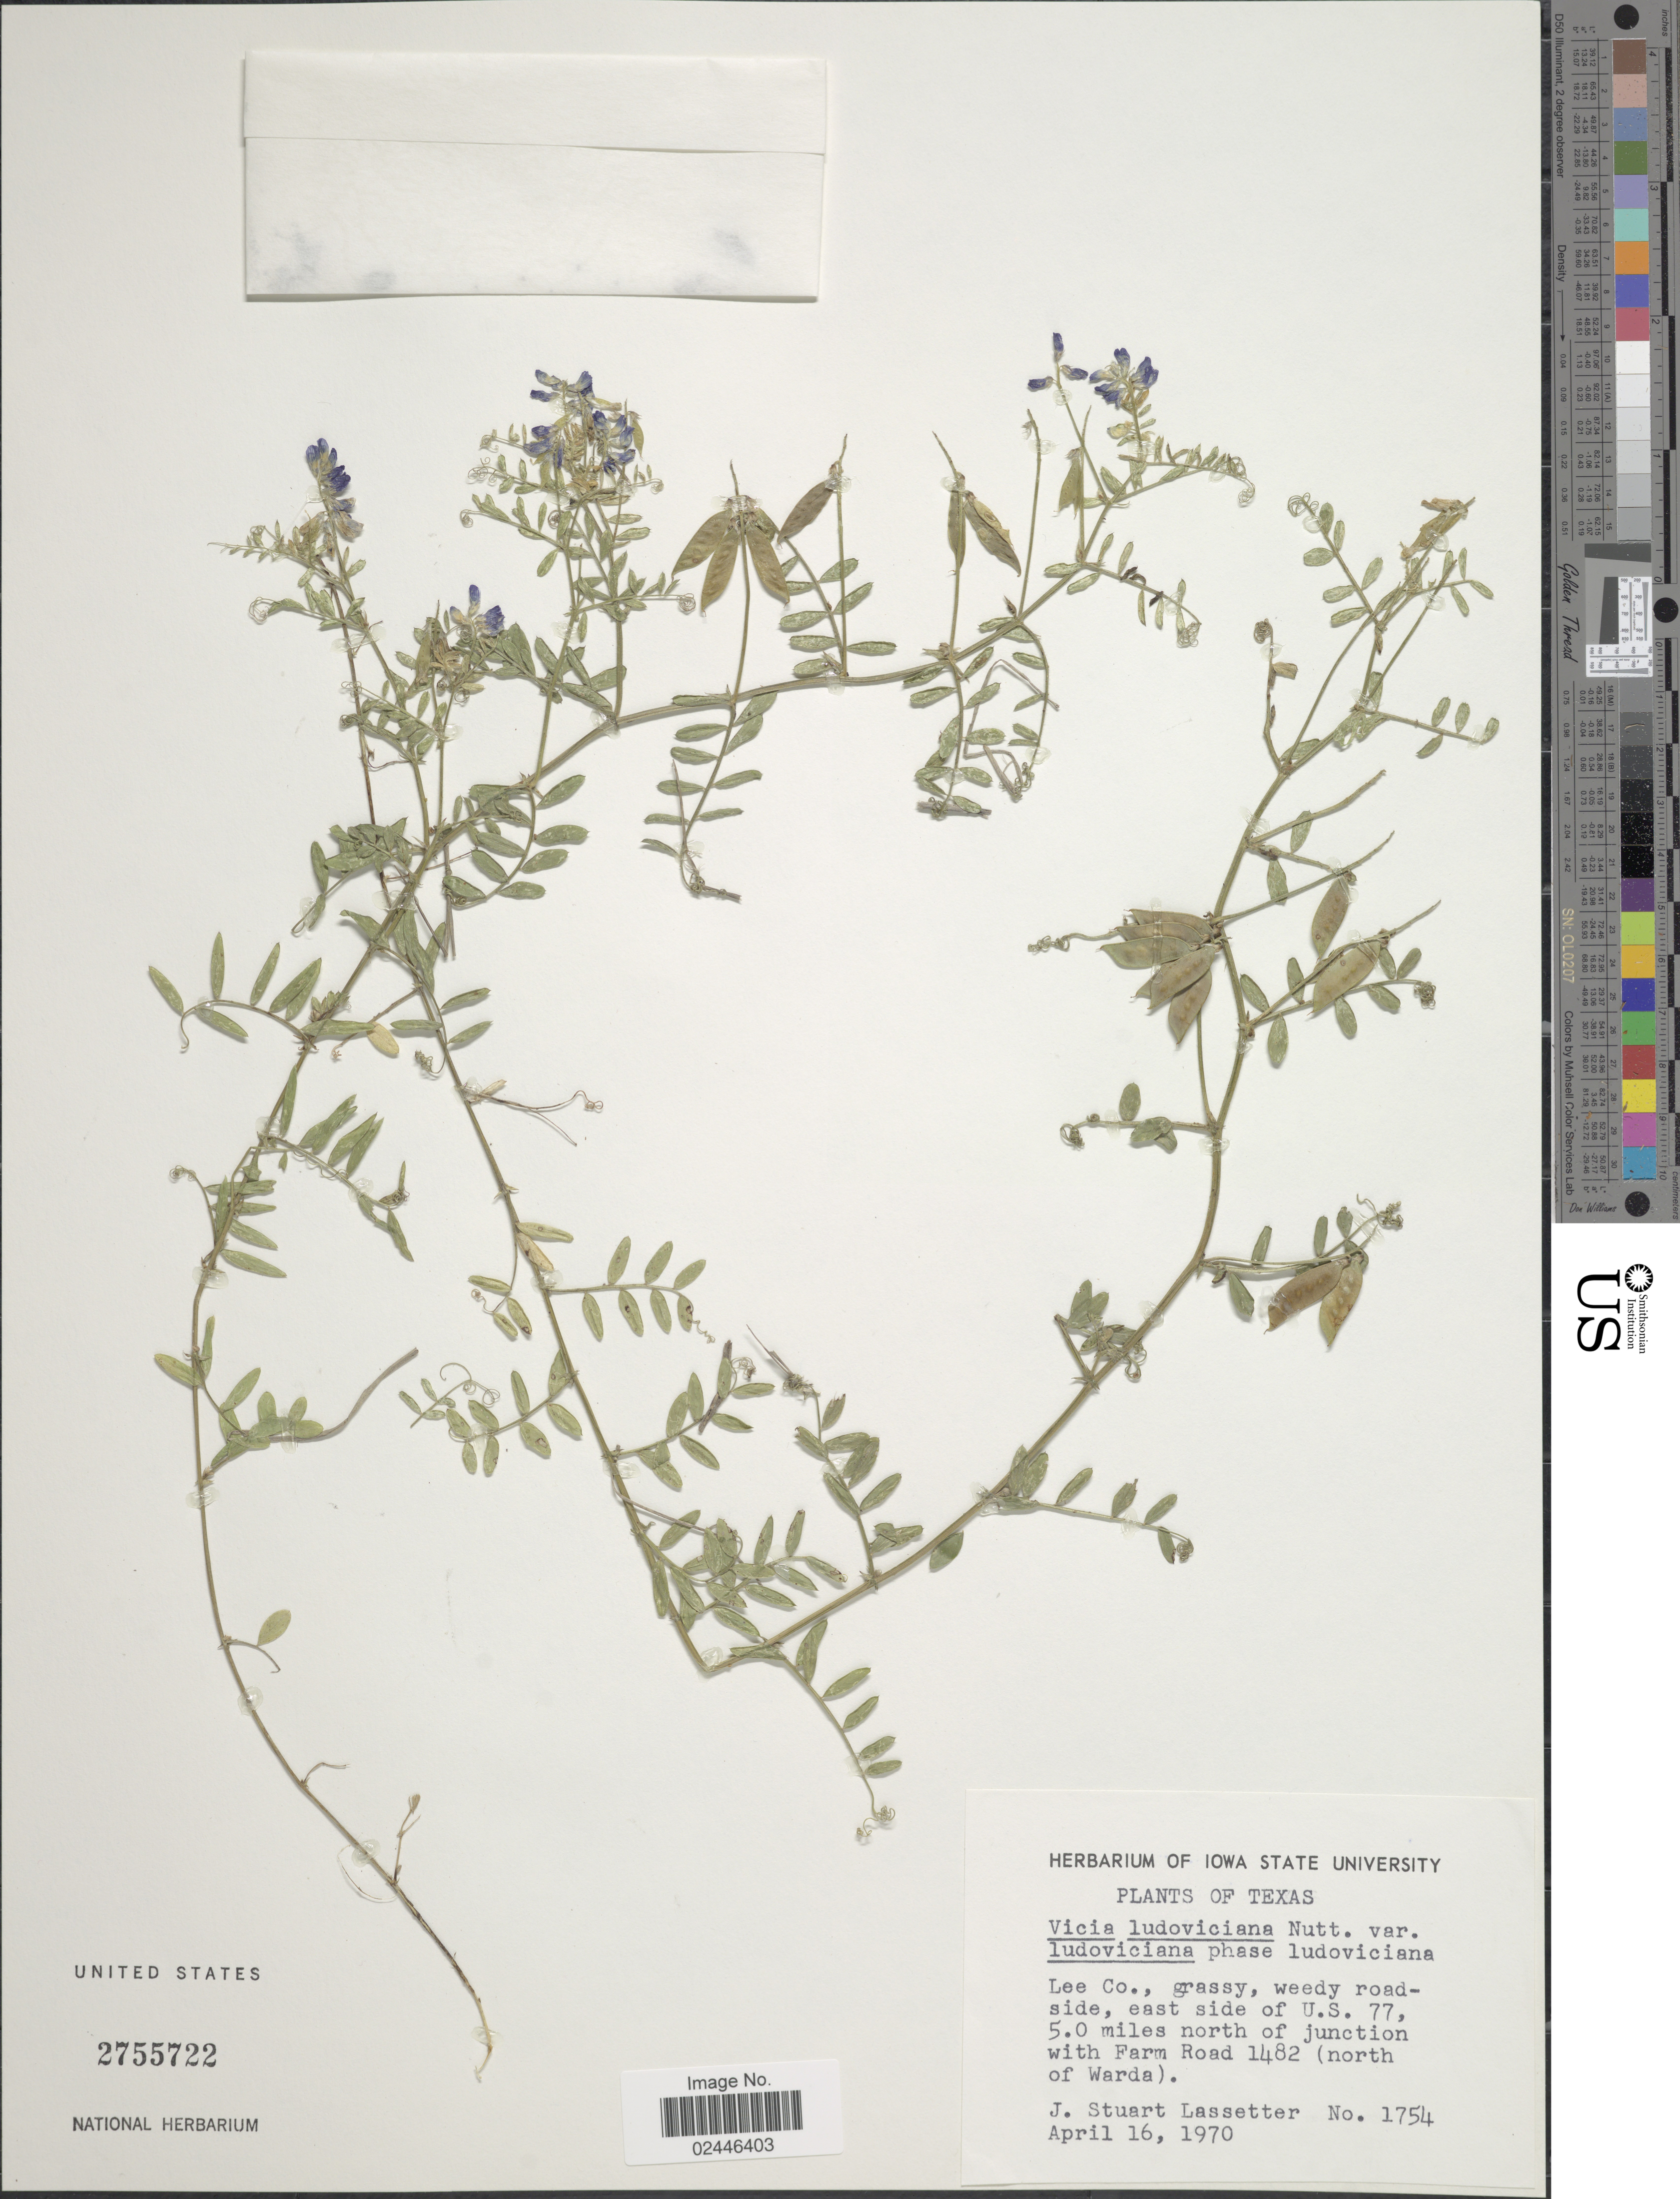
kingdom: Plantae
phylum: Tracheophyta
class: Magnoliopsida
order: Fabales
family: Fabaceae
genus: Vicia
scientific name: Vicia ludoviciana var. ludoviciana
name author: Nutt. ex Torr. & A. Gray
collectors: J. Lassetter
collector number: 1754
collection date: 1970-04-16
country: United States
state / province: Texas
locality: Lee Co., grassy, weedy road-side, east side of U.S. 77, 5.0 miles north of junction with Farm Road 1482 (north of Warda)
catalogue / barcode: US 2755722